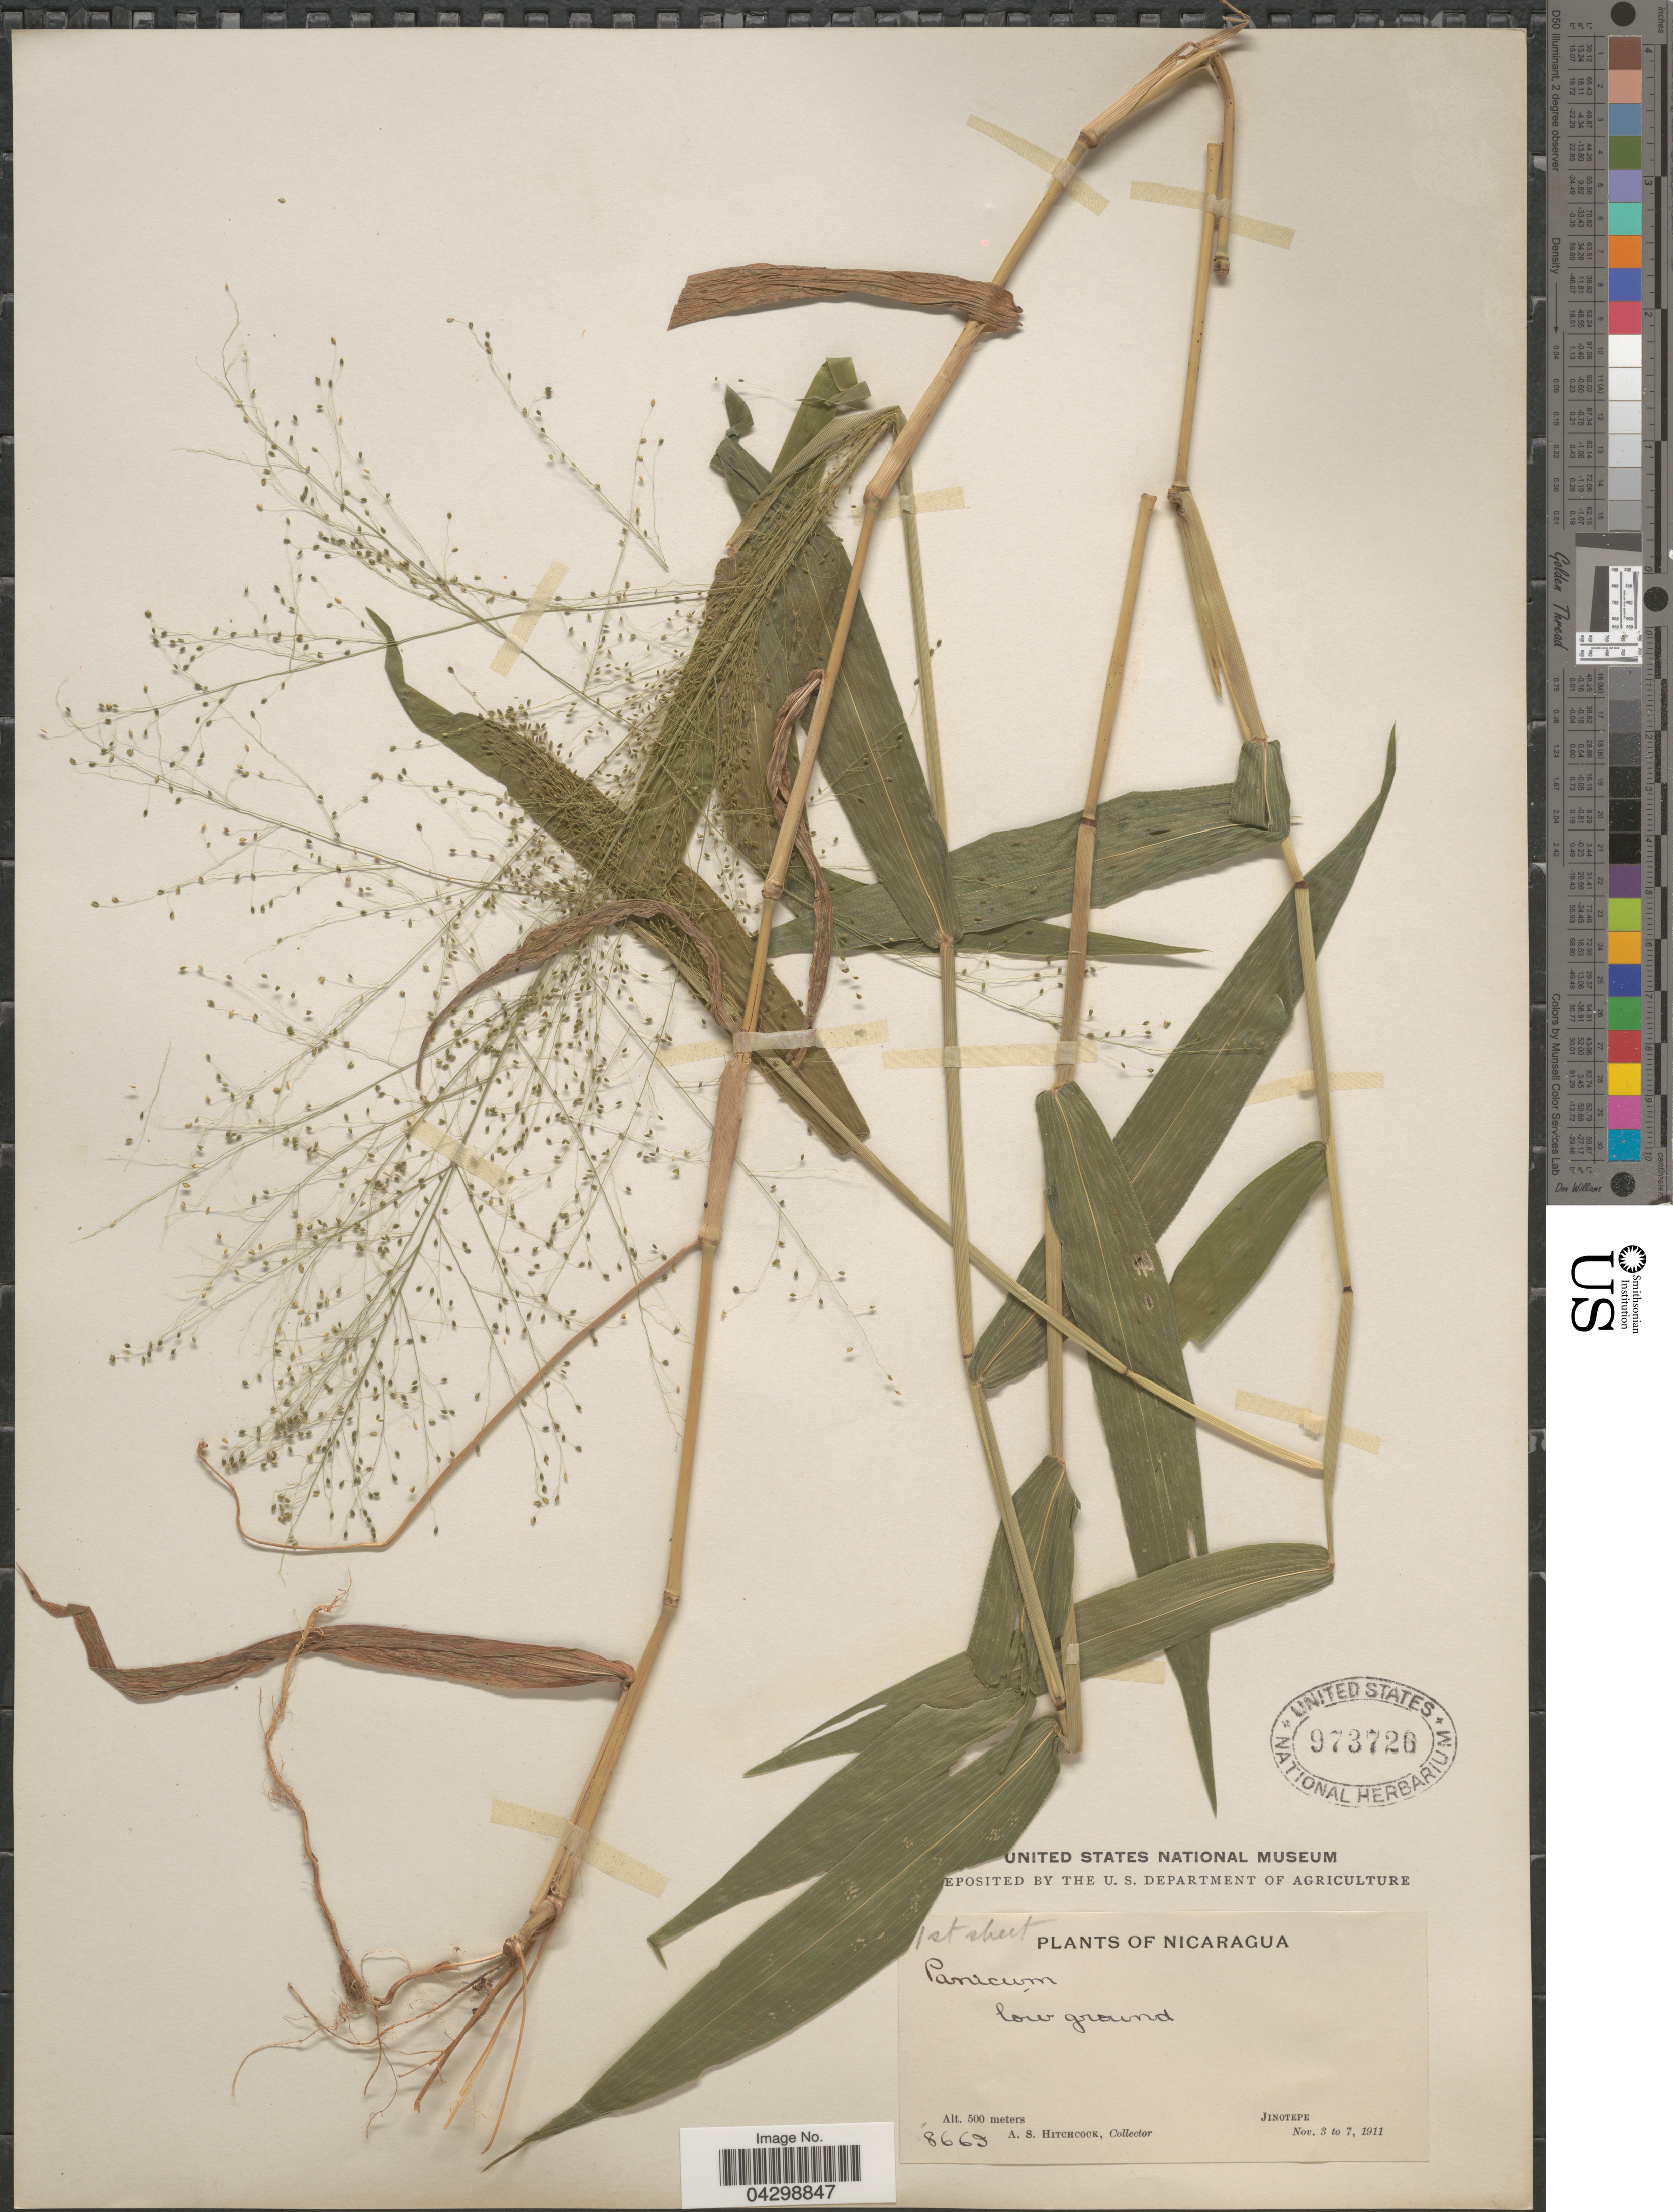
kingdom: Plantae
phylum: Tracheophyta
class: Liliopsida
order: Poales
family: Poaceae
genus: Panicum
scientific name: Panicum trichanthum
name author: Nees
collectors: A. S. Hitchcock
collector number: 8669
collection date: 1911-11-03/1911-11-07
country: Nicaragua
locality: Jinotepe.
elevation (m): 500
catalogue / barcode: US 973726